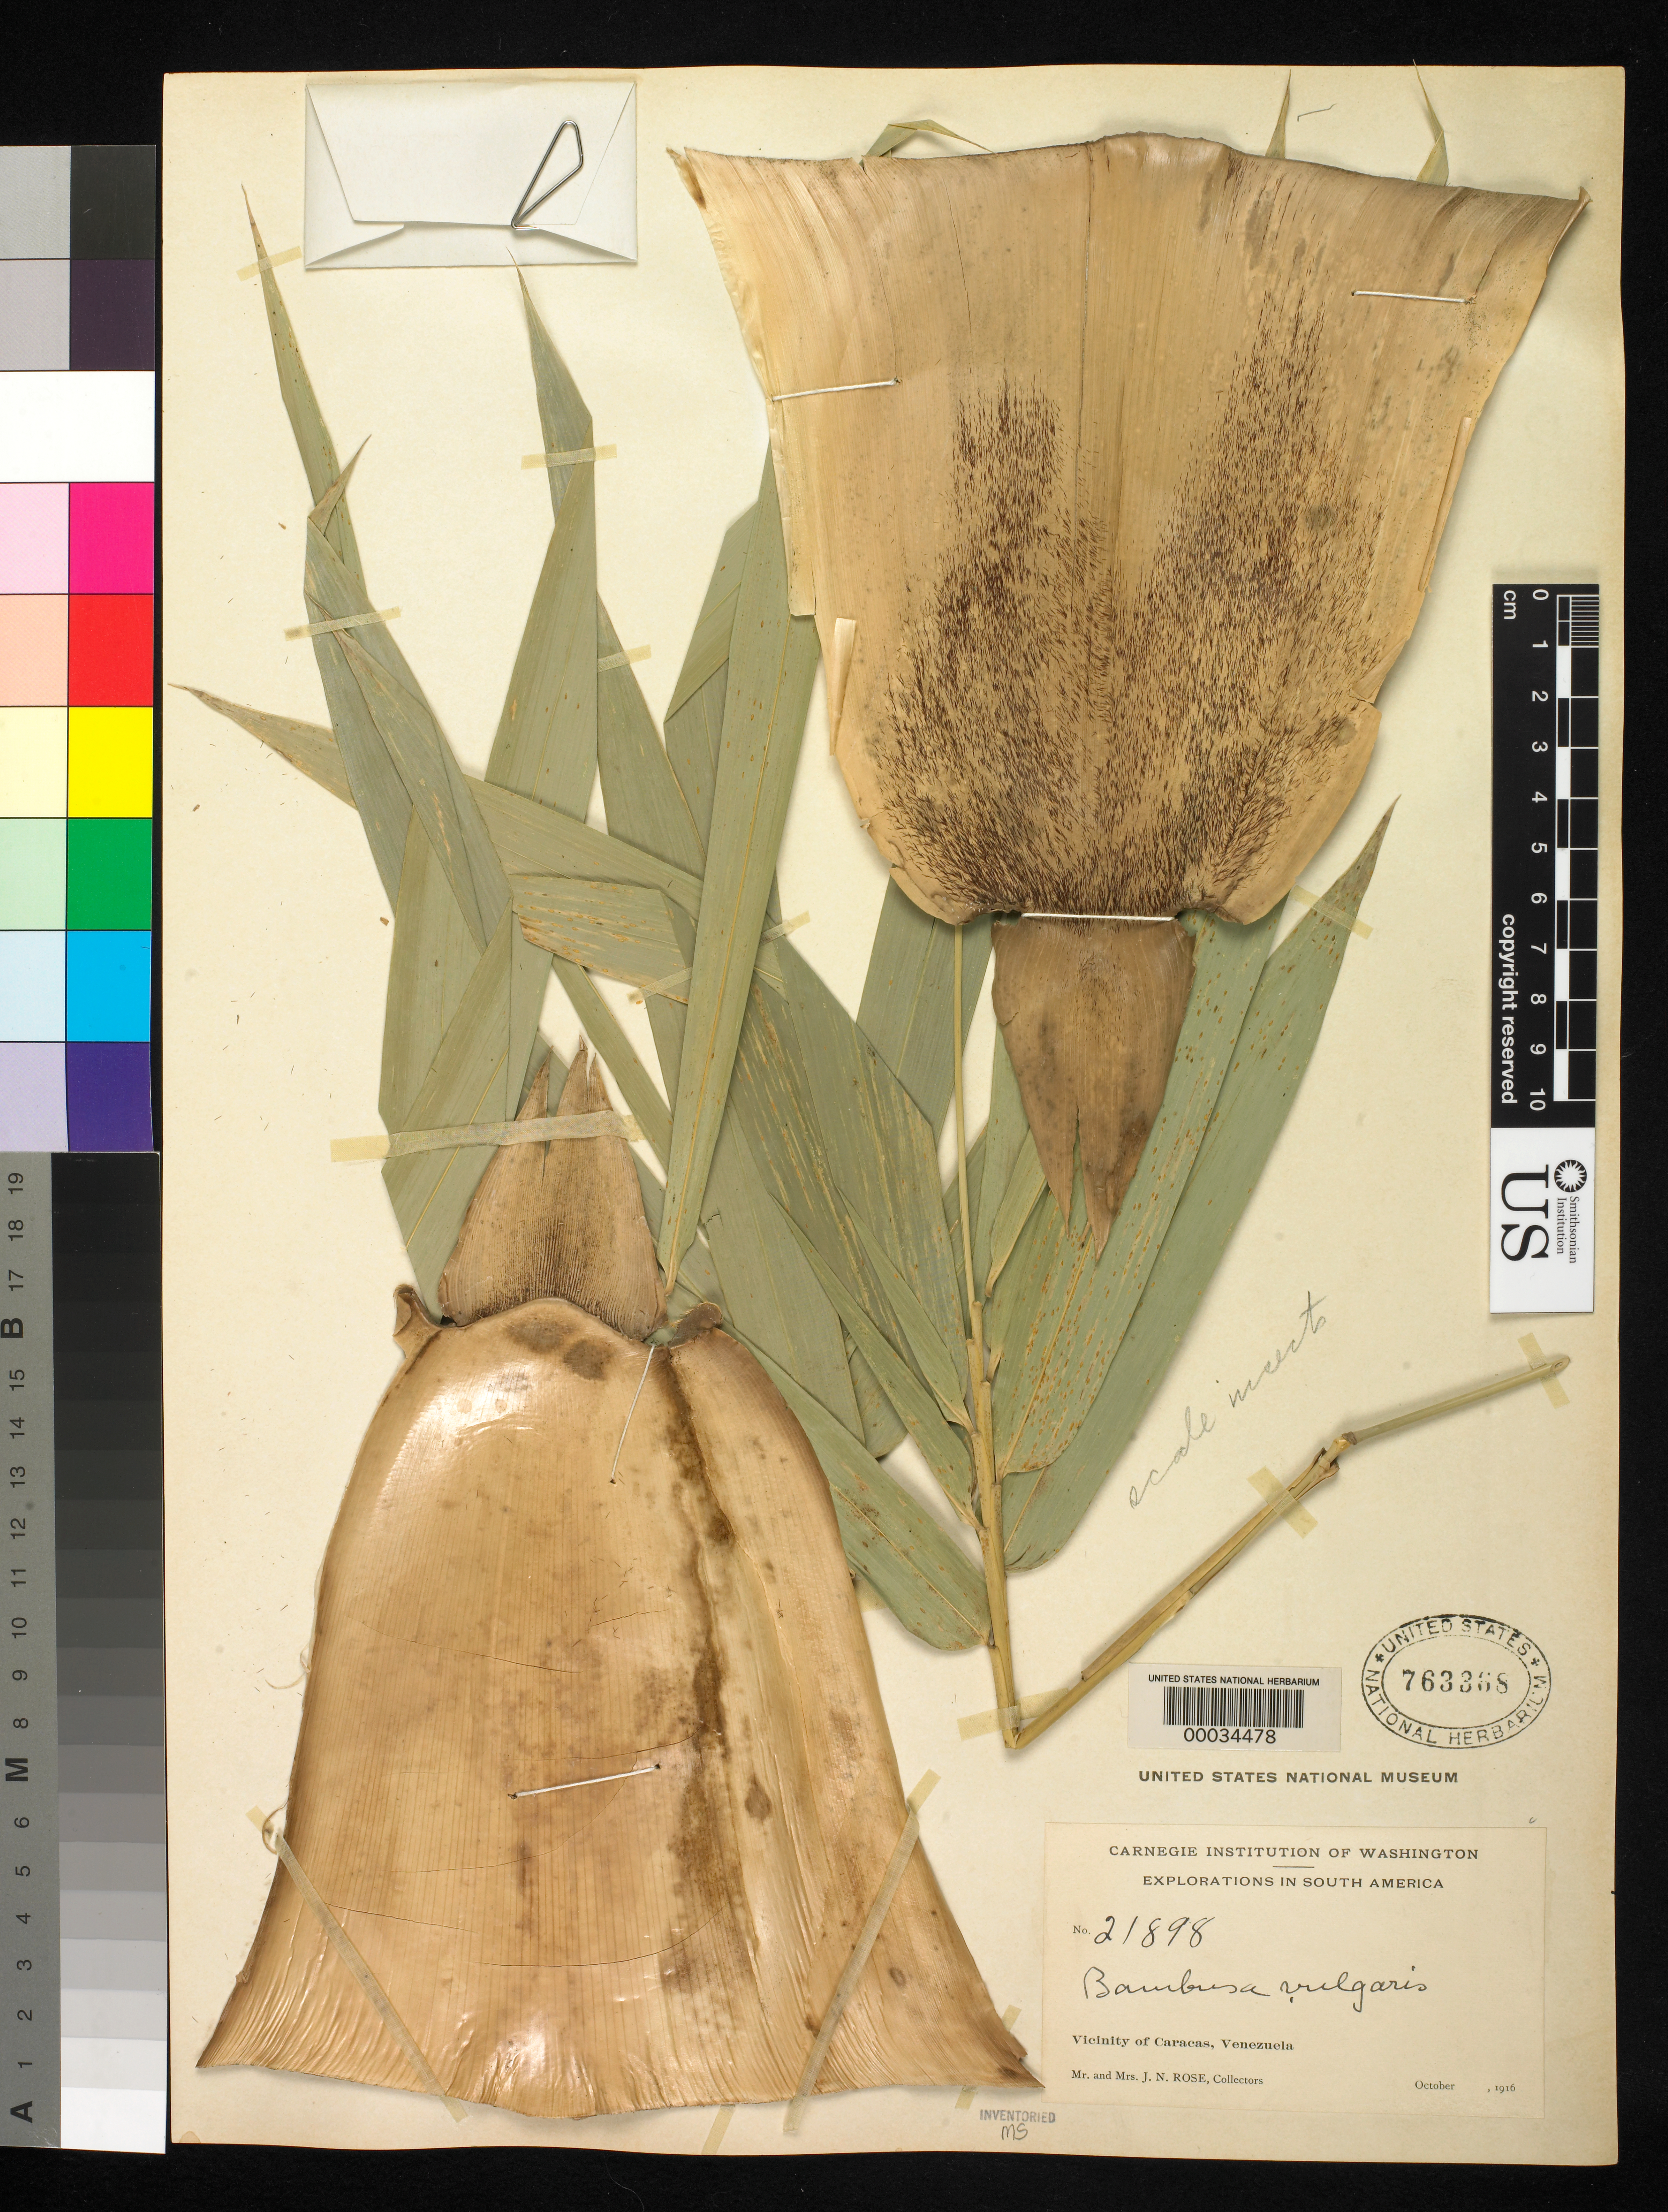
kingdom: Plantae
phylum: Tracheophyta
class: Liliopsida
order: Poales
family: Poaceae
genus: Bambusa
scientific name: Bambusa vulgaris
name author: Schrad. ex J.C. Wendl.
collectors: J. N. Rose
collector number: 21898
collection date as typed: Oct 1916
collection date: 1916-10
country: Venezuela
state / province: Distrito Federal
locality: Caracas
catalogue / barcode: US 763368